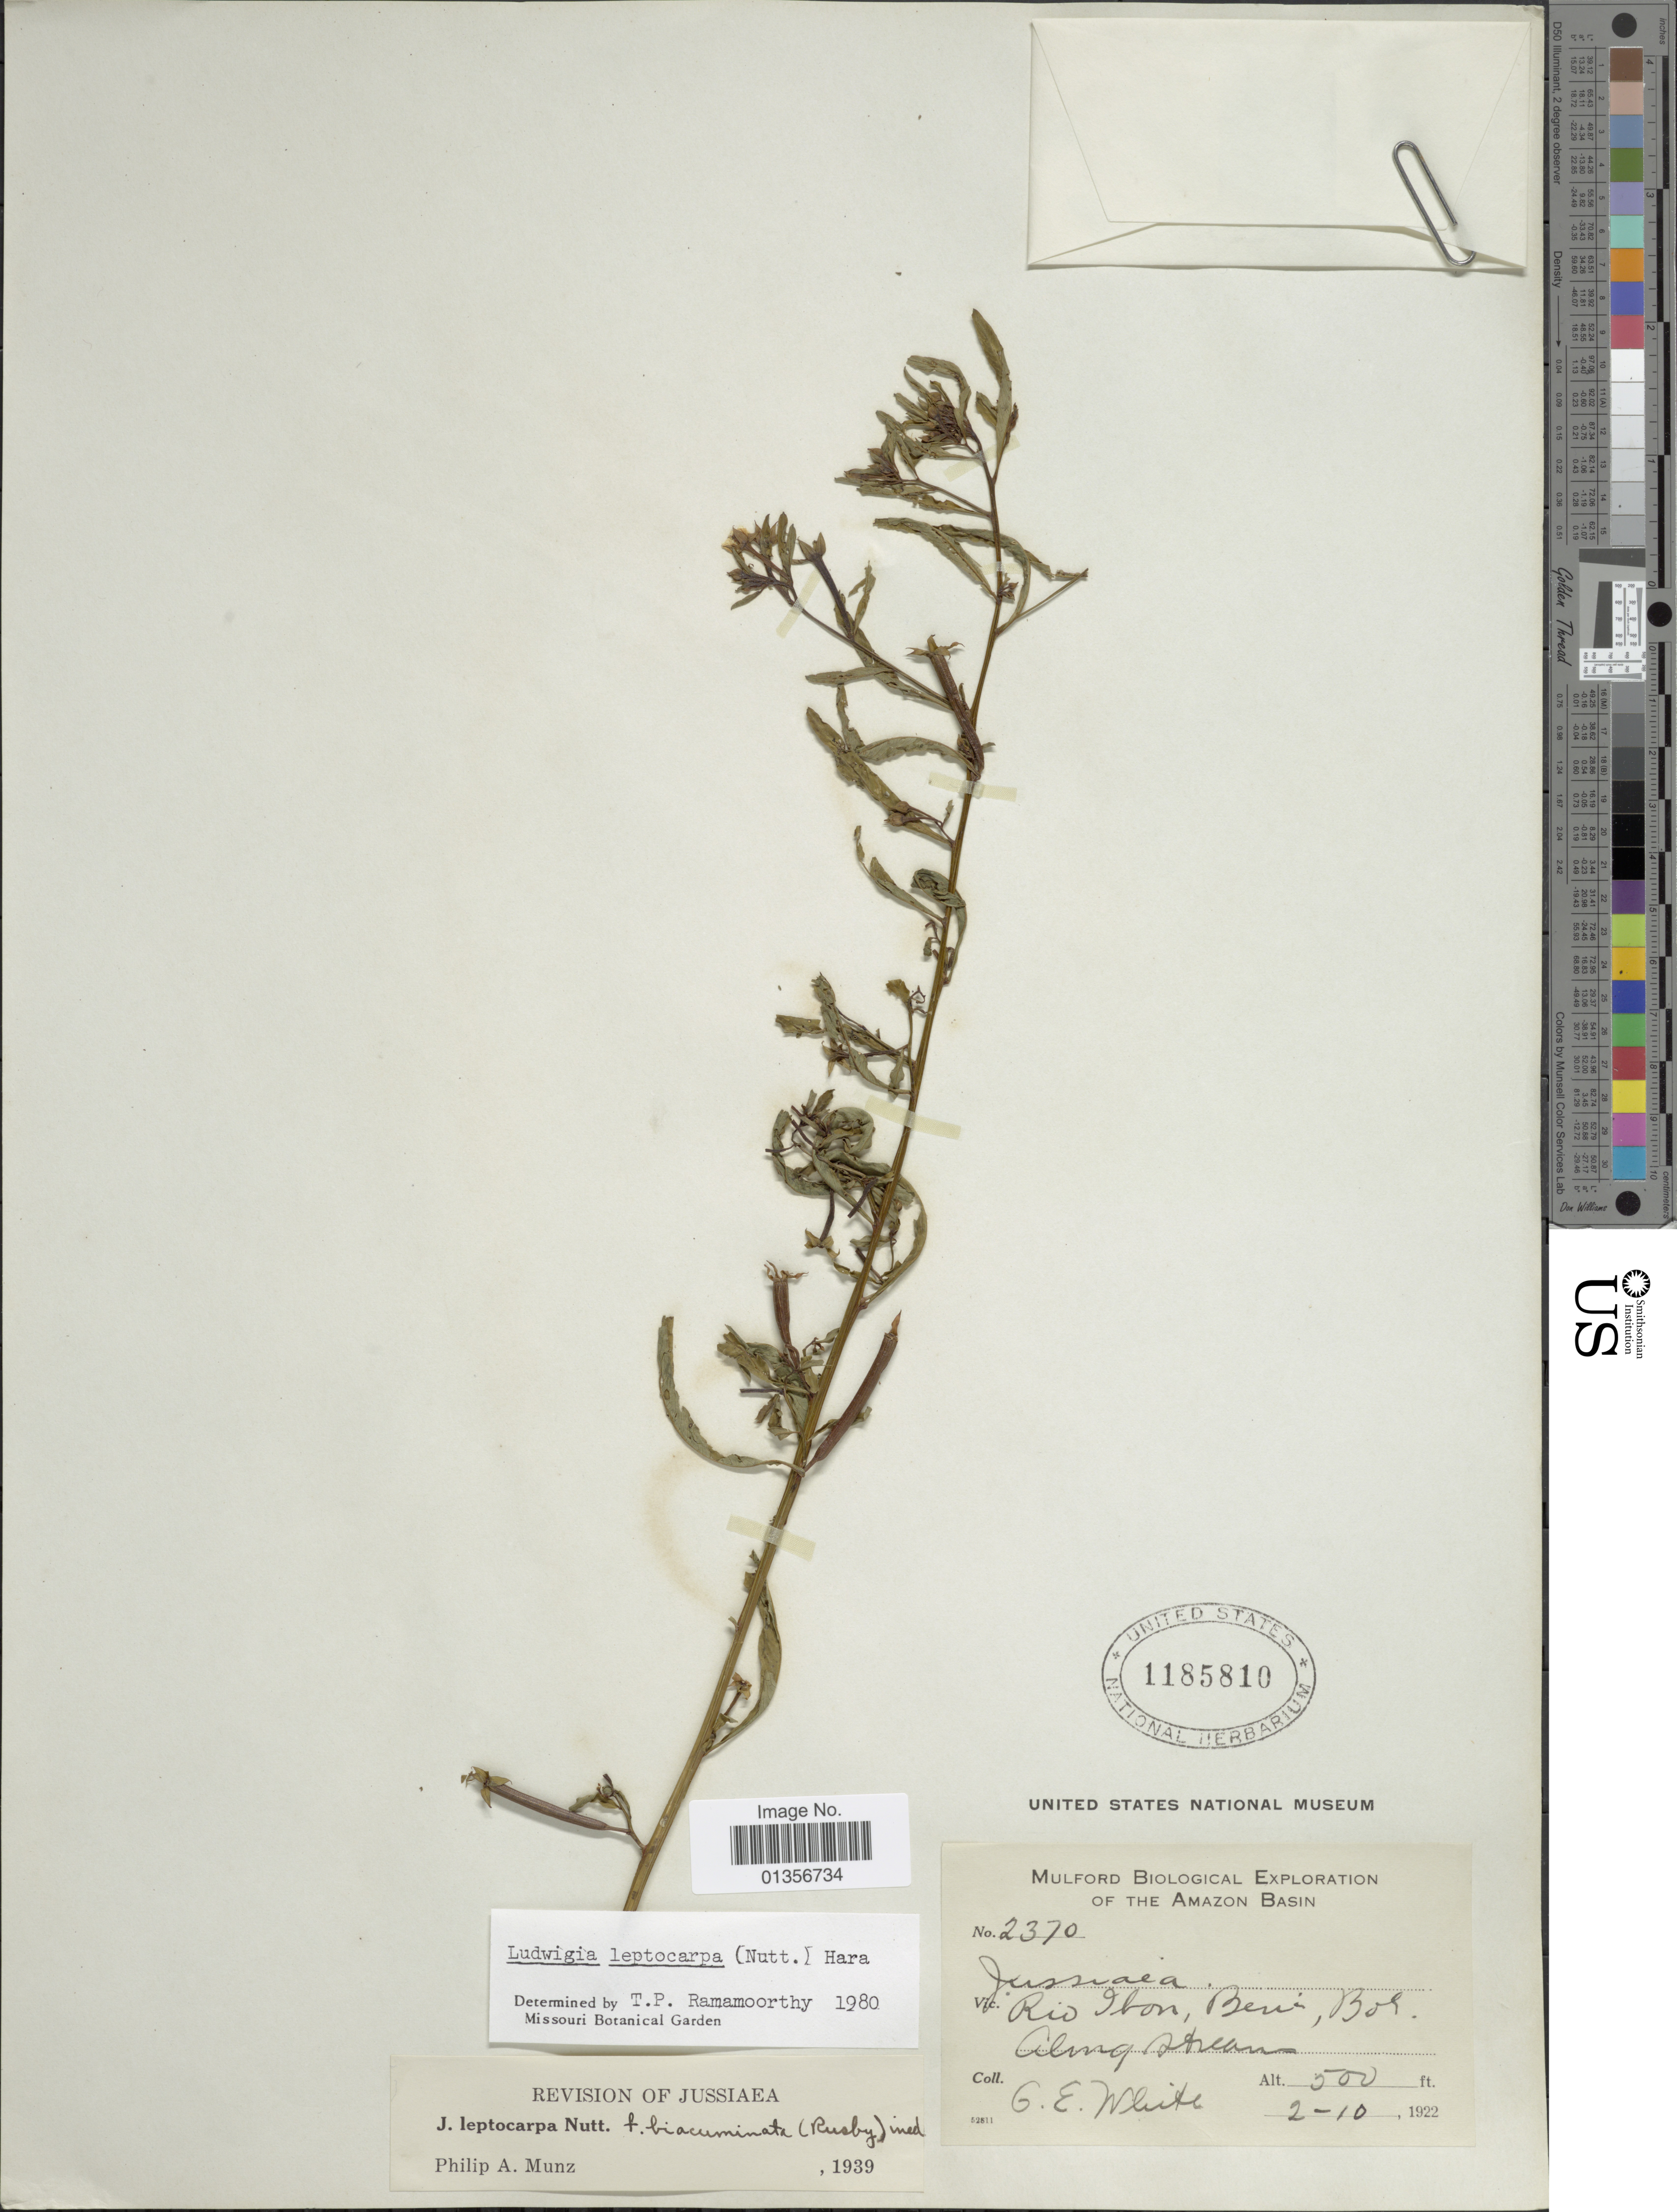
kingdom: Plantae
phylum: Tracheophyta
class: Magnoliopsida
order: Myrtales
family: Onagraceae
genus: Ludwigia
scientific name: Ludwigia leptocarpa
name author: (Nutt.) H. Hara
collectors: O. E. White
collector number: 2370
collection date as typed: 2-10-1922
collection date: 1922-02-10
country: Bolivia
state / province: Beni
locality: Rio Ibon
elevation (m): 152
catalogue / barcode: US 1185810